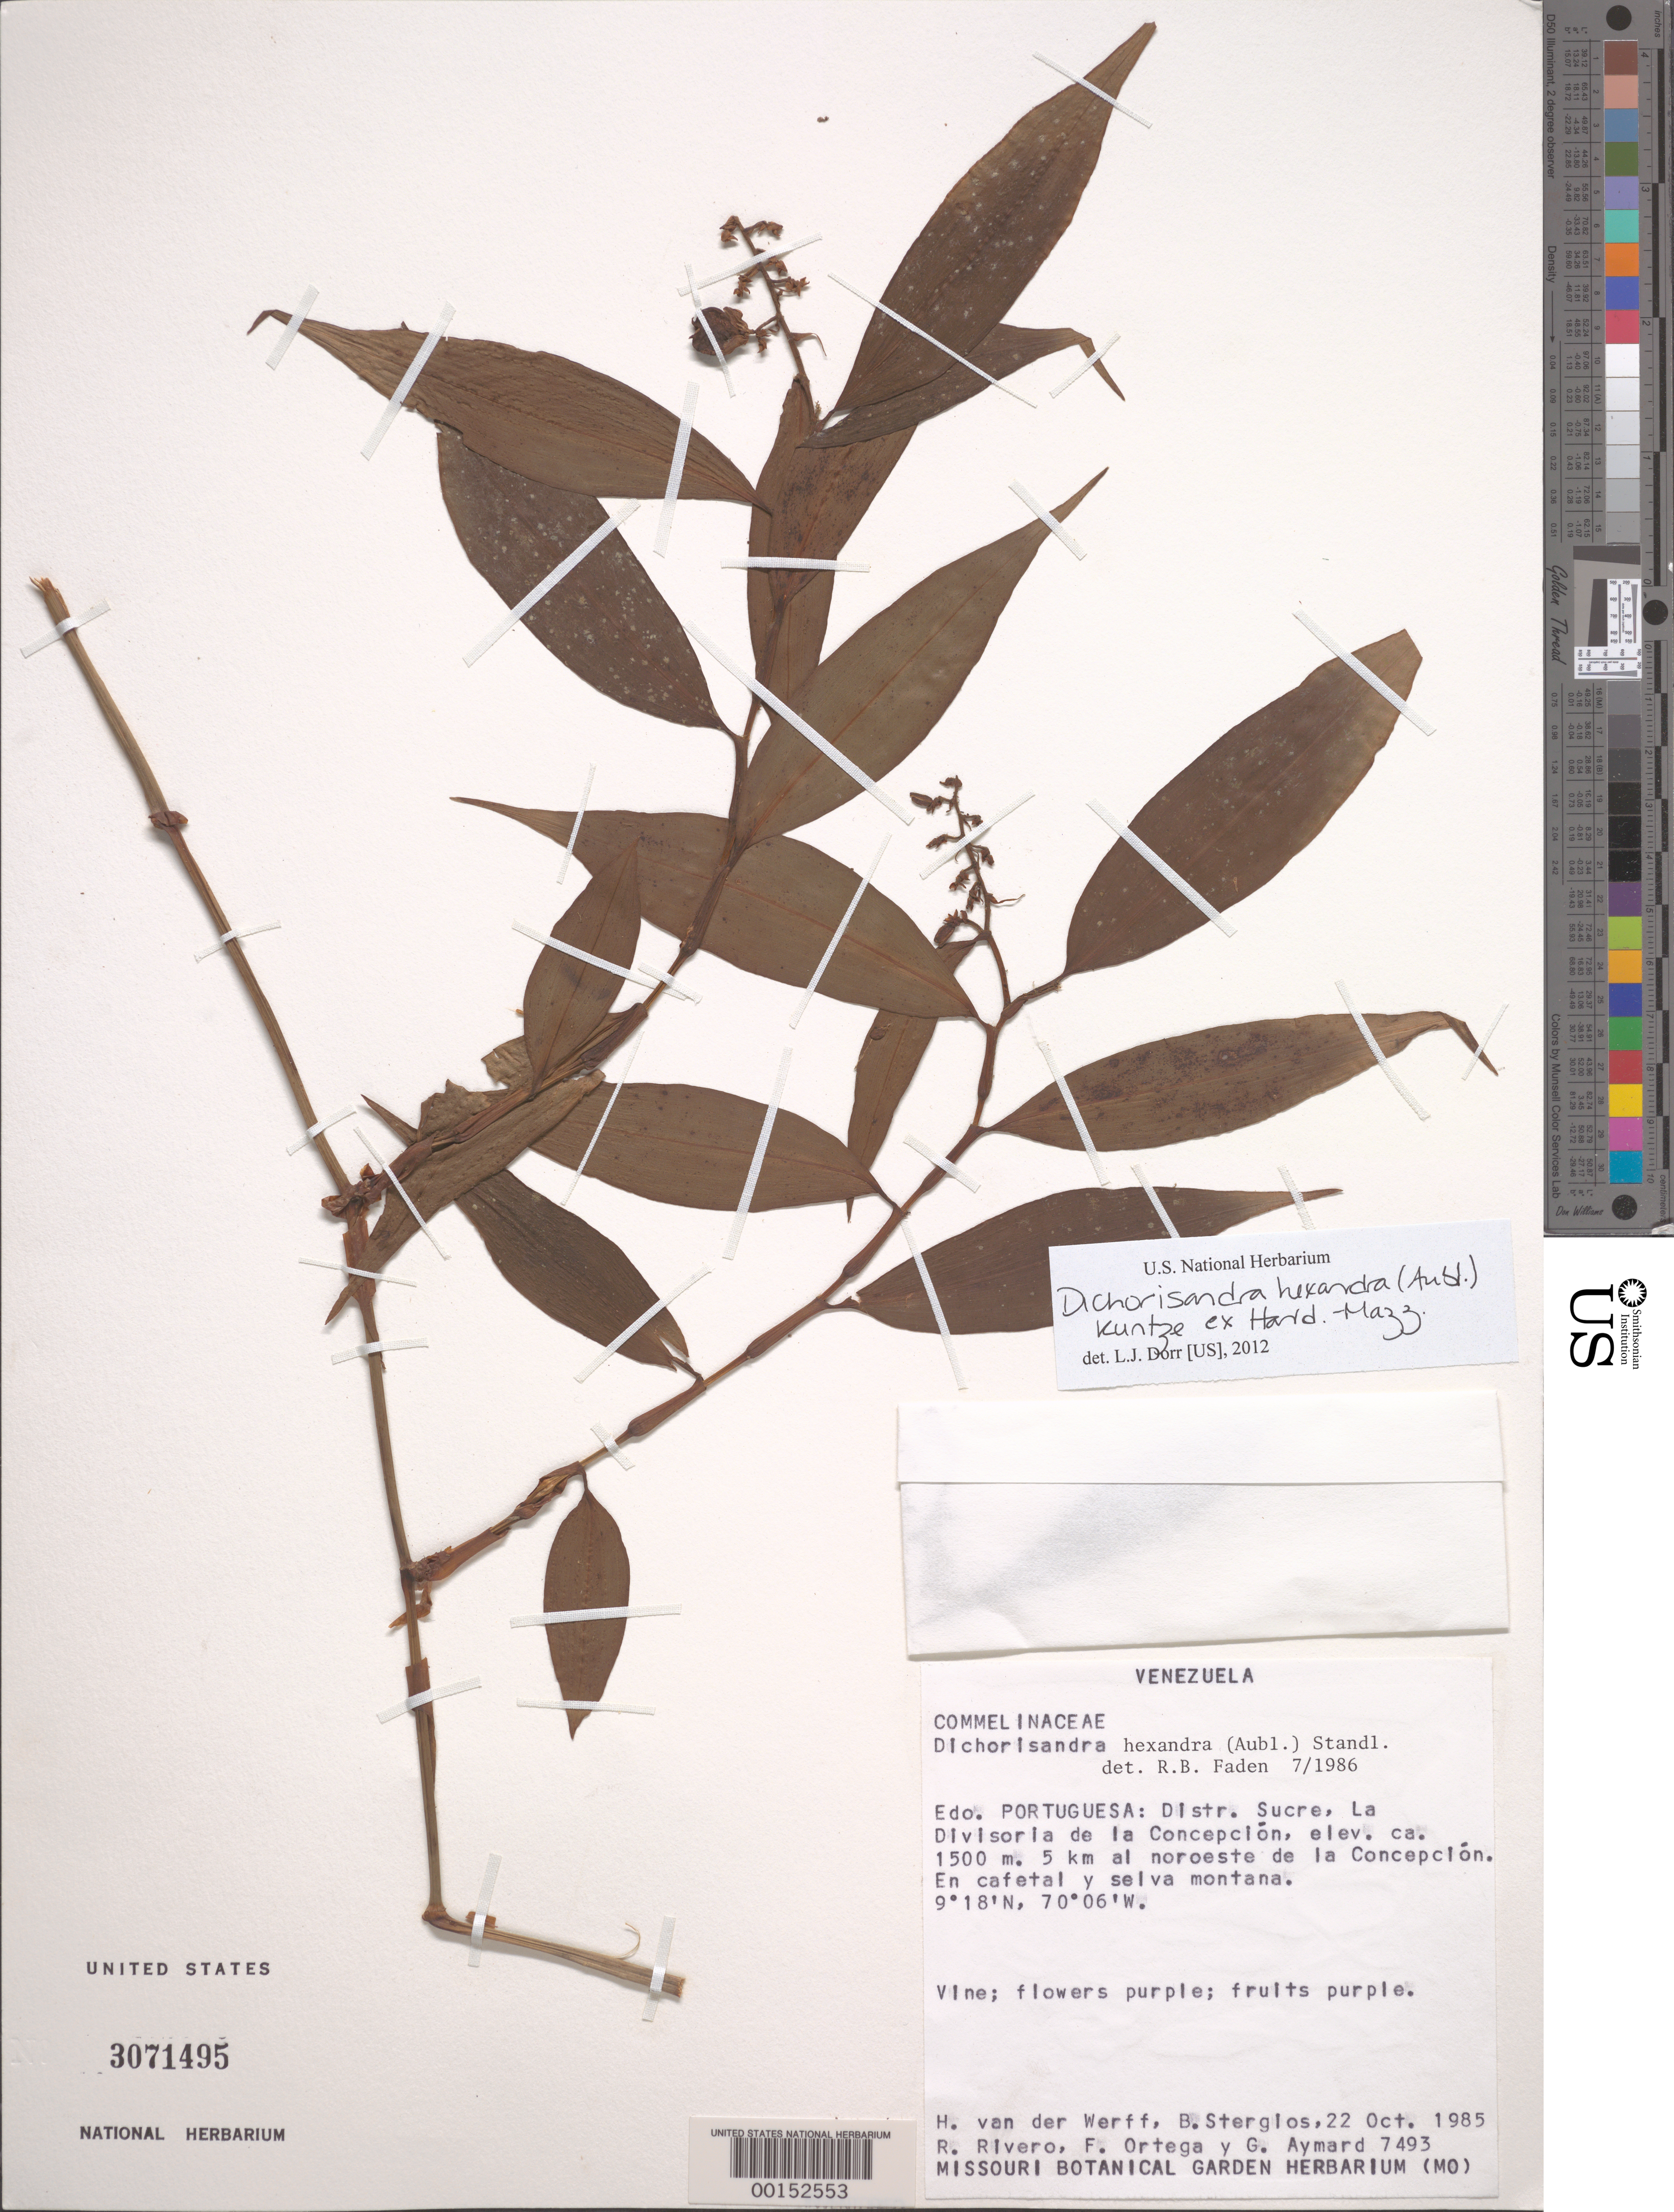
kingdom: Plantae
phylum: Tracheophyta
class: Liliopsida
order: Commelinales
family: Commelinaceae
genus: Dichorisandra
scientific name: Dichorisandra hexandra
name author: (Aubl.) Standl.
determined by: Faden, Robert B., (US), Smithsonian Institution - National Museum of Natural History (UNITED STATES)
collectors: H. van der Werff, B. G. Stergios, R. Rivero, F. J. Ortega & G. A. Aymard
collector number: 7493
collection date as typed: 22 Oct 1985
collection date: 1985-10-22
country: Venezuela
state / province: Portuguesa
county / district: Sucre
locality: La Divisoria de la Concepción, 5 km al NO de la Concepción.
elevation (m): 1500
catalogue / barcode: US 3071495